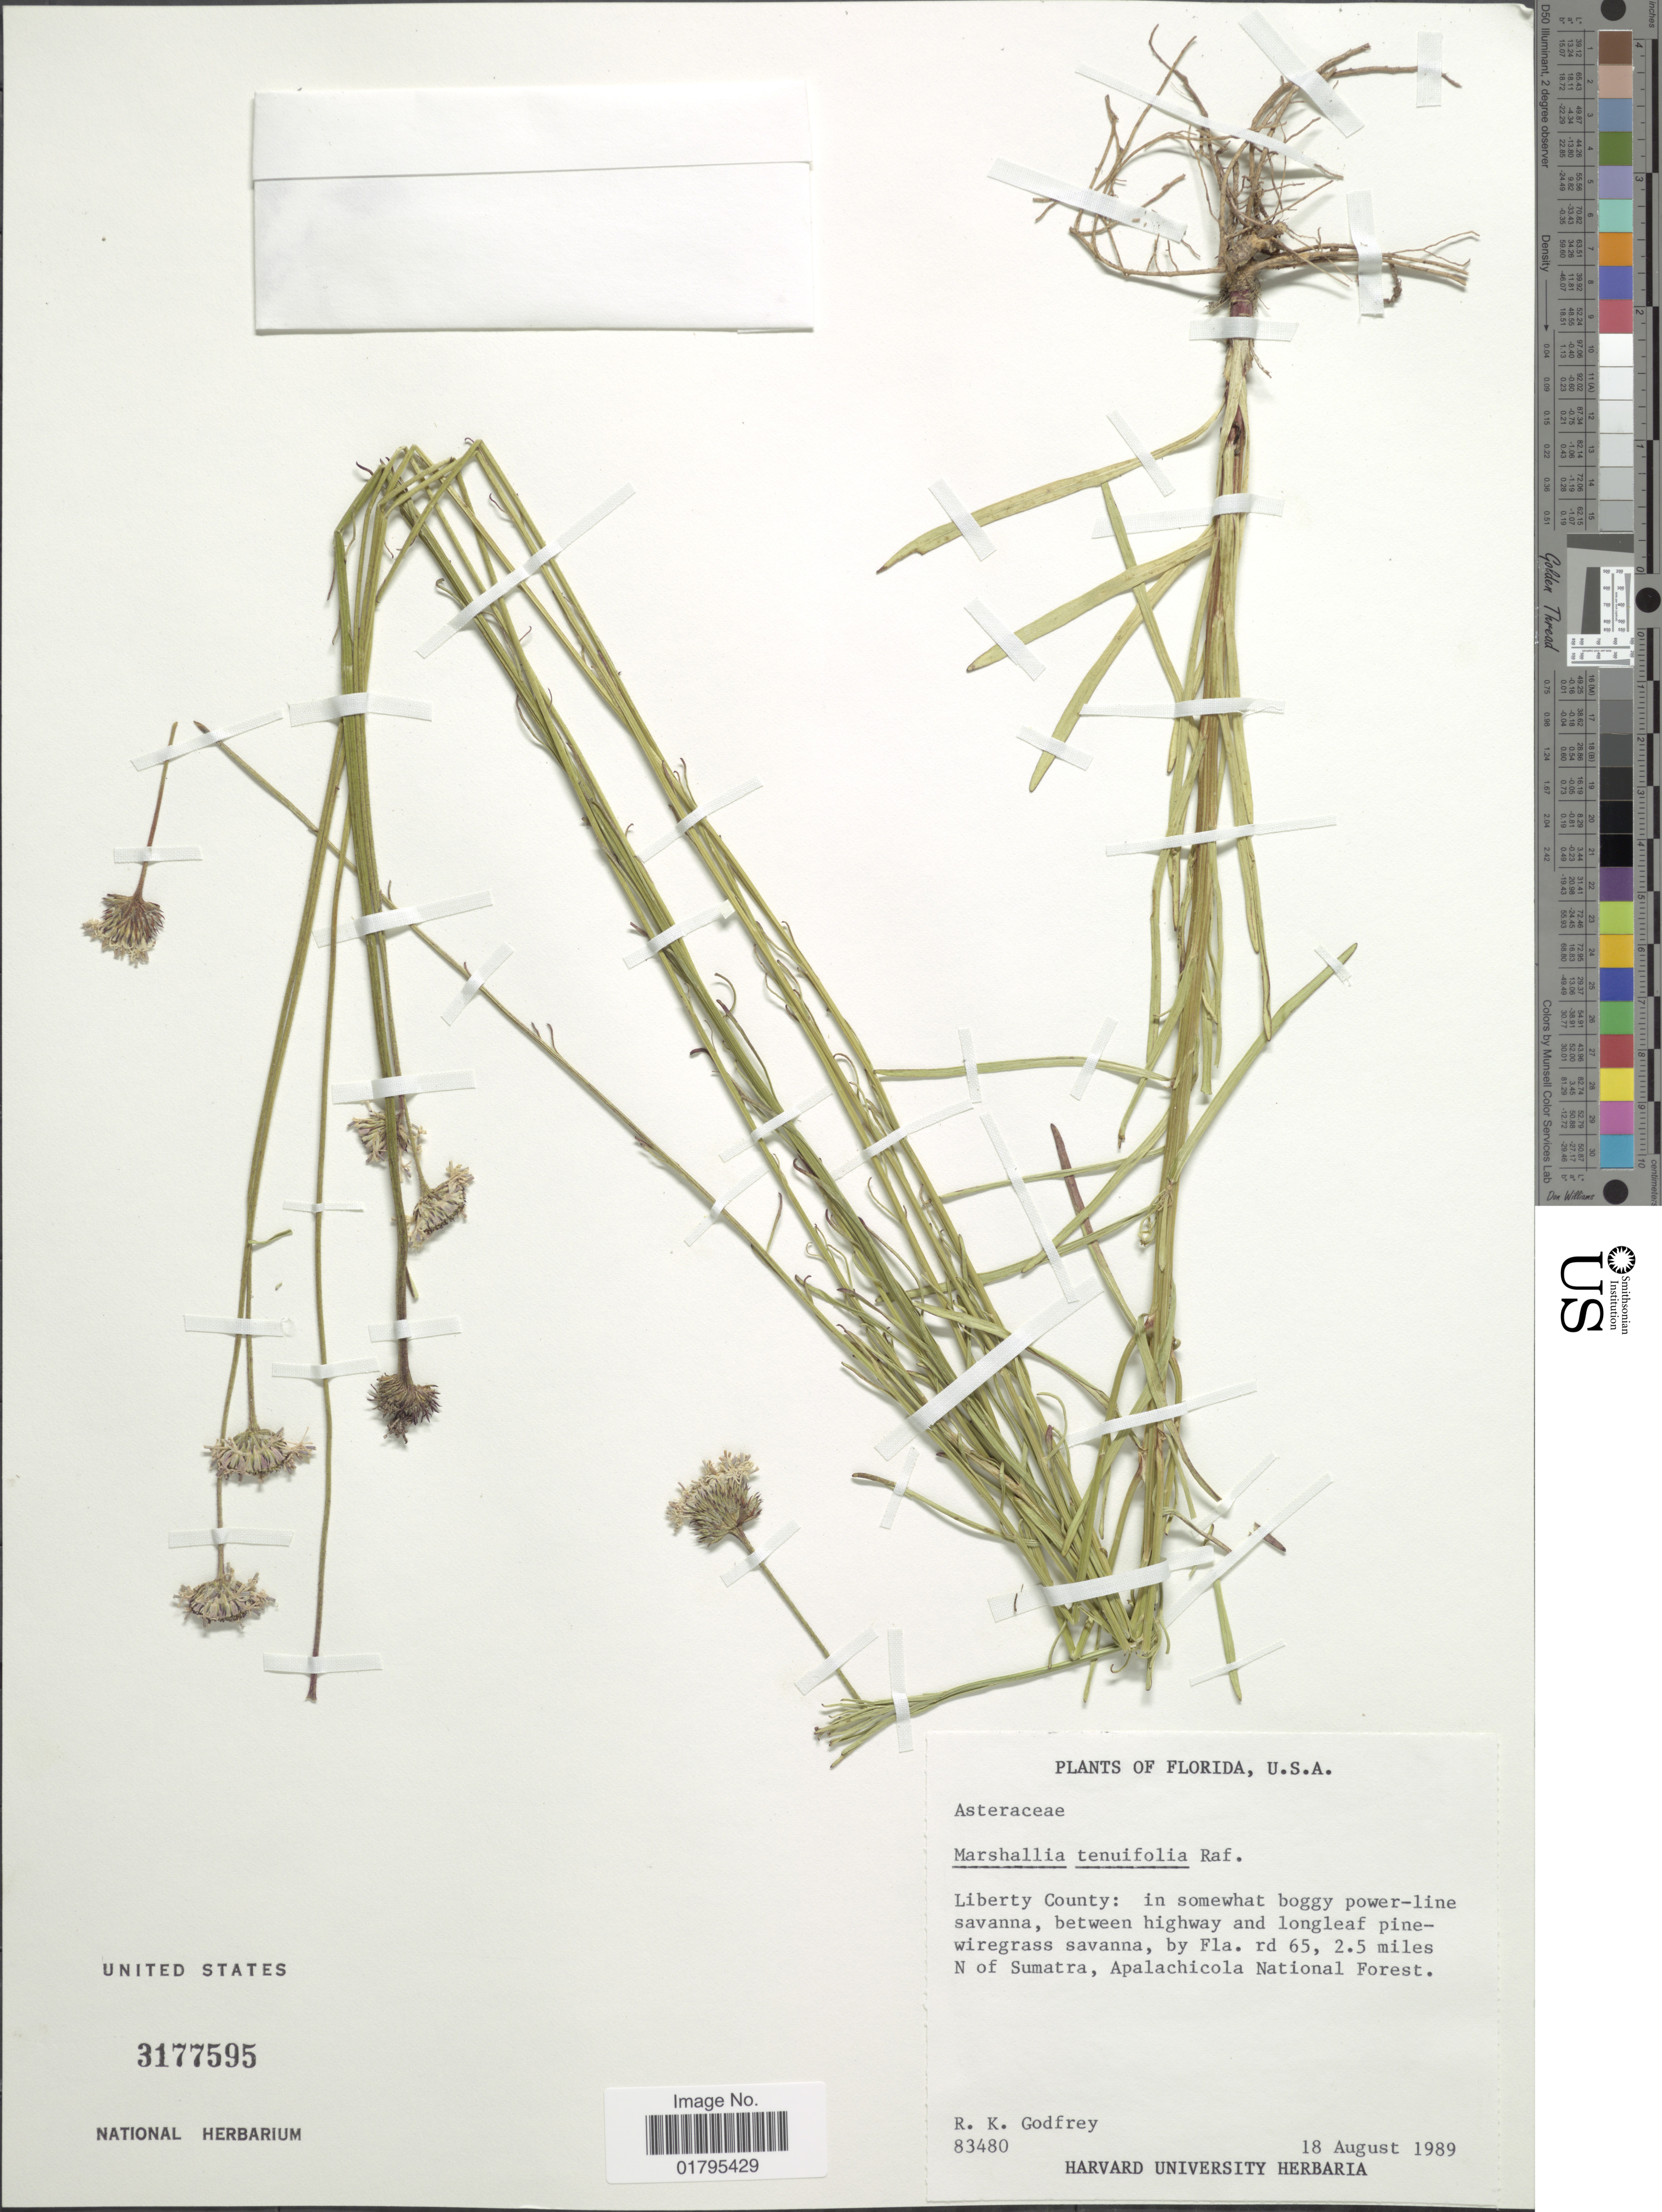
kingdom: Plantae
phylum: Tracheophyta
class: Magnoliopsida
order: Asterales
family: Asteraceae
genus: Marshallia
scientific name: Marshallia tenuifolia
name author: Raf.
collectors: R. K. Godfrey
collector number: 83480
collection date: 1989-08-18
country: United States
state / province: Florida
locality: Florida, U.S.A. Liberty County: in somewhat boggy powrer-line savanna, between highway and longleaf pine-wire grass savanna , by Fla. rd 65, 2.5 miles N of Sumatra, Apalachicola National Forest.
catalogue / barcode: US 3177595